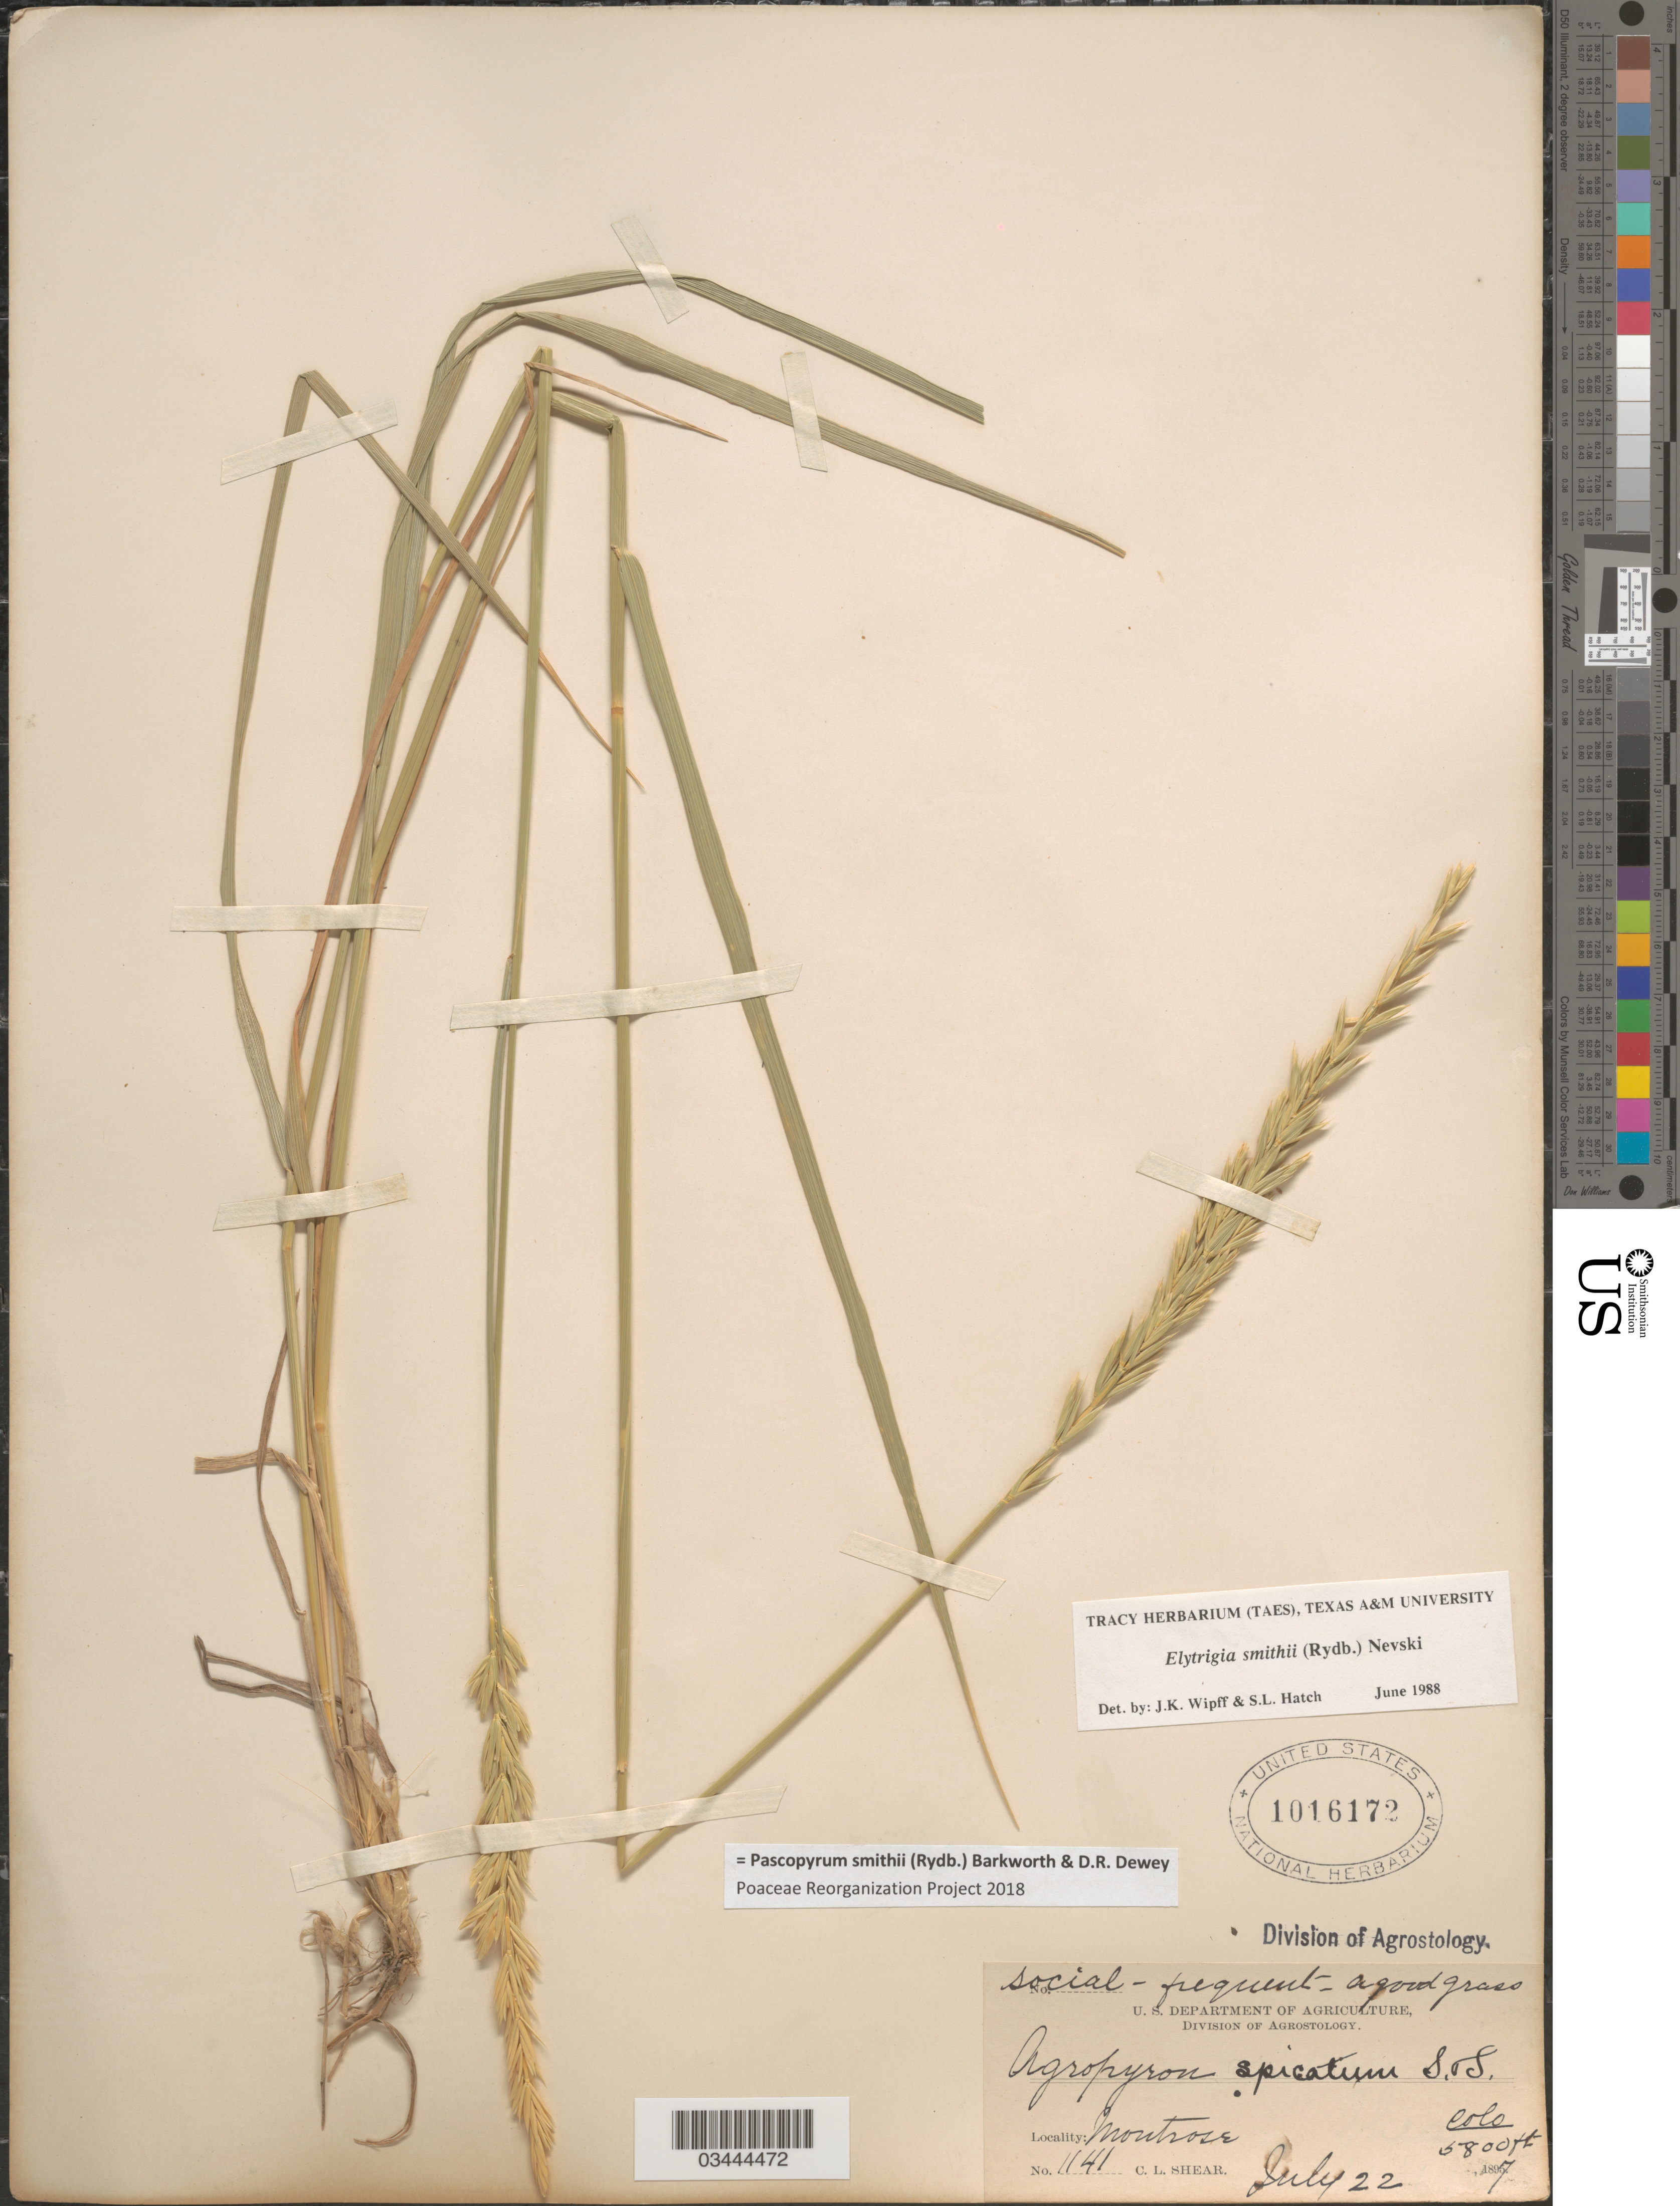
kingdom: Plantae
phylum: Tracheophyta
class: Liliopsida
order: Poales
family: Poaceae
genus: Pascopyrum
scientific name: Pascopyrum smithii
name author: (Rydb.) Barkworth & Dewey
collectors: C. L. Shear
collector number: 1141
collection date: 1897-07-22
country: United States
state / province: Colorado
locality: Montrose.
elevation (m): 1768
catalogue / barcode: US 1016172